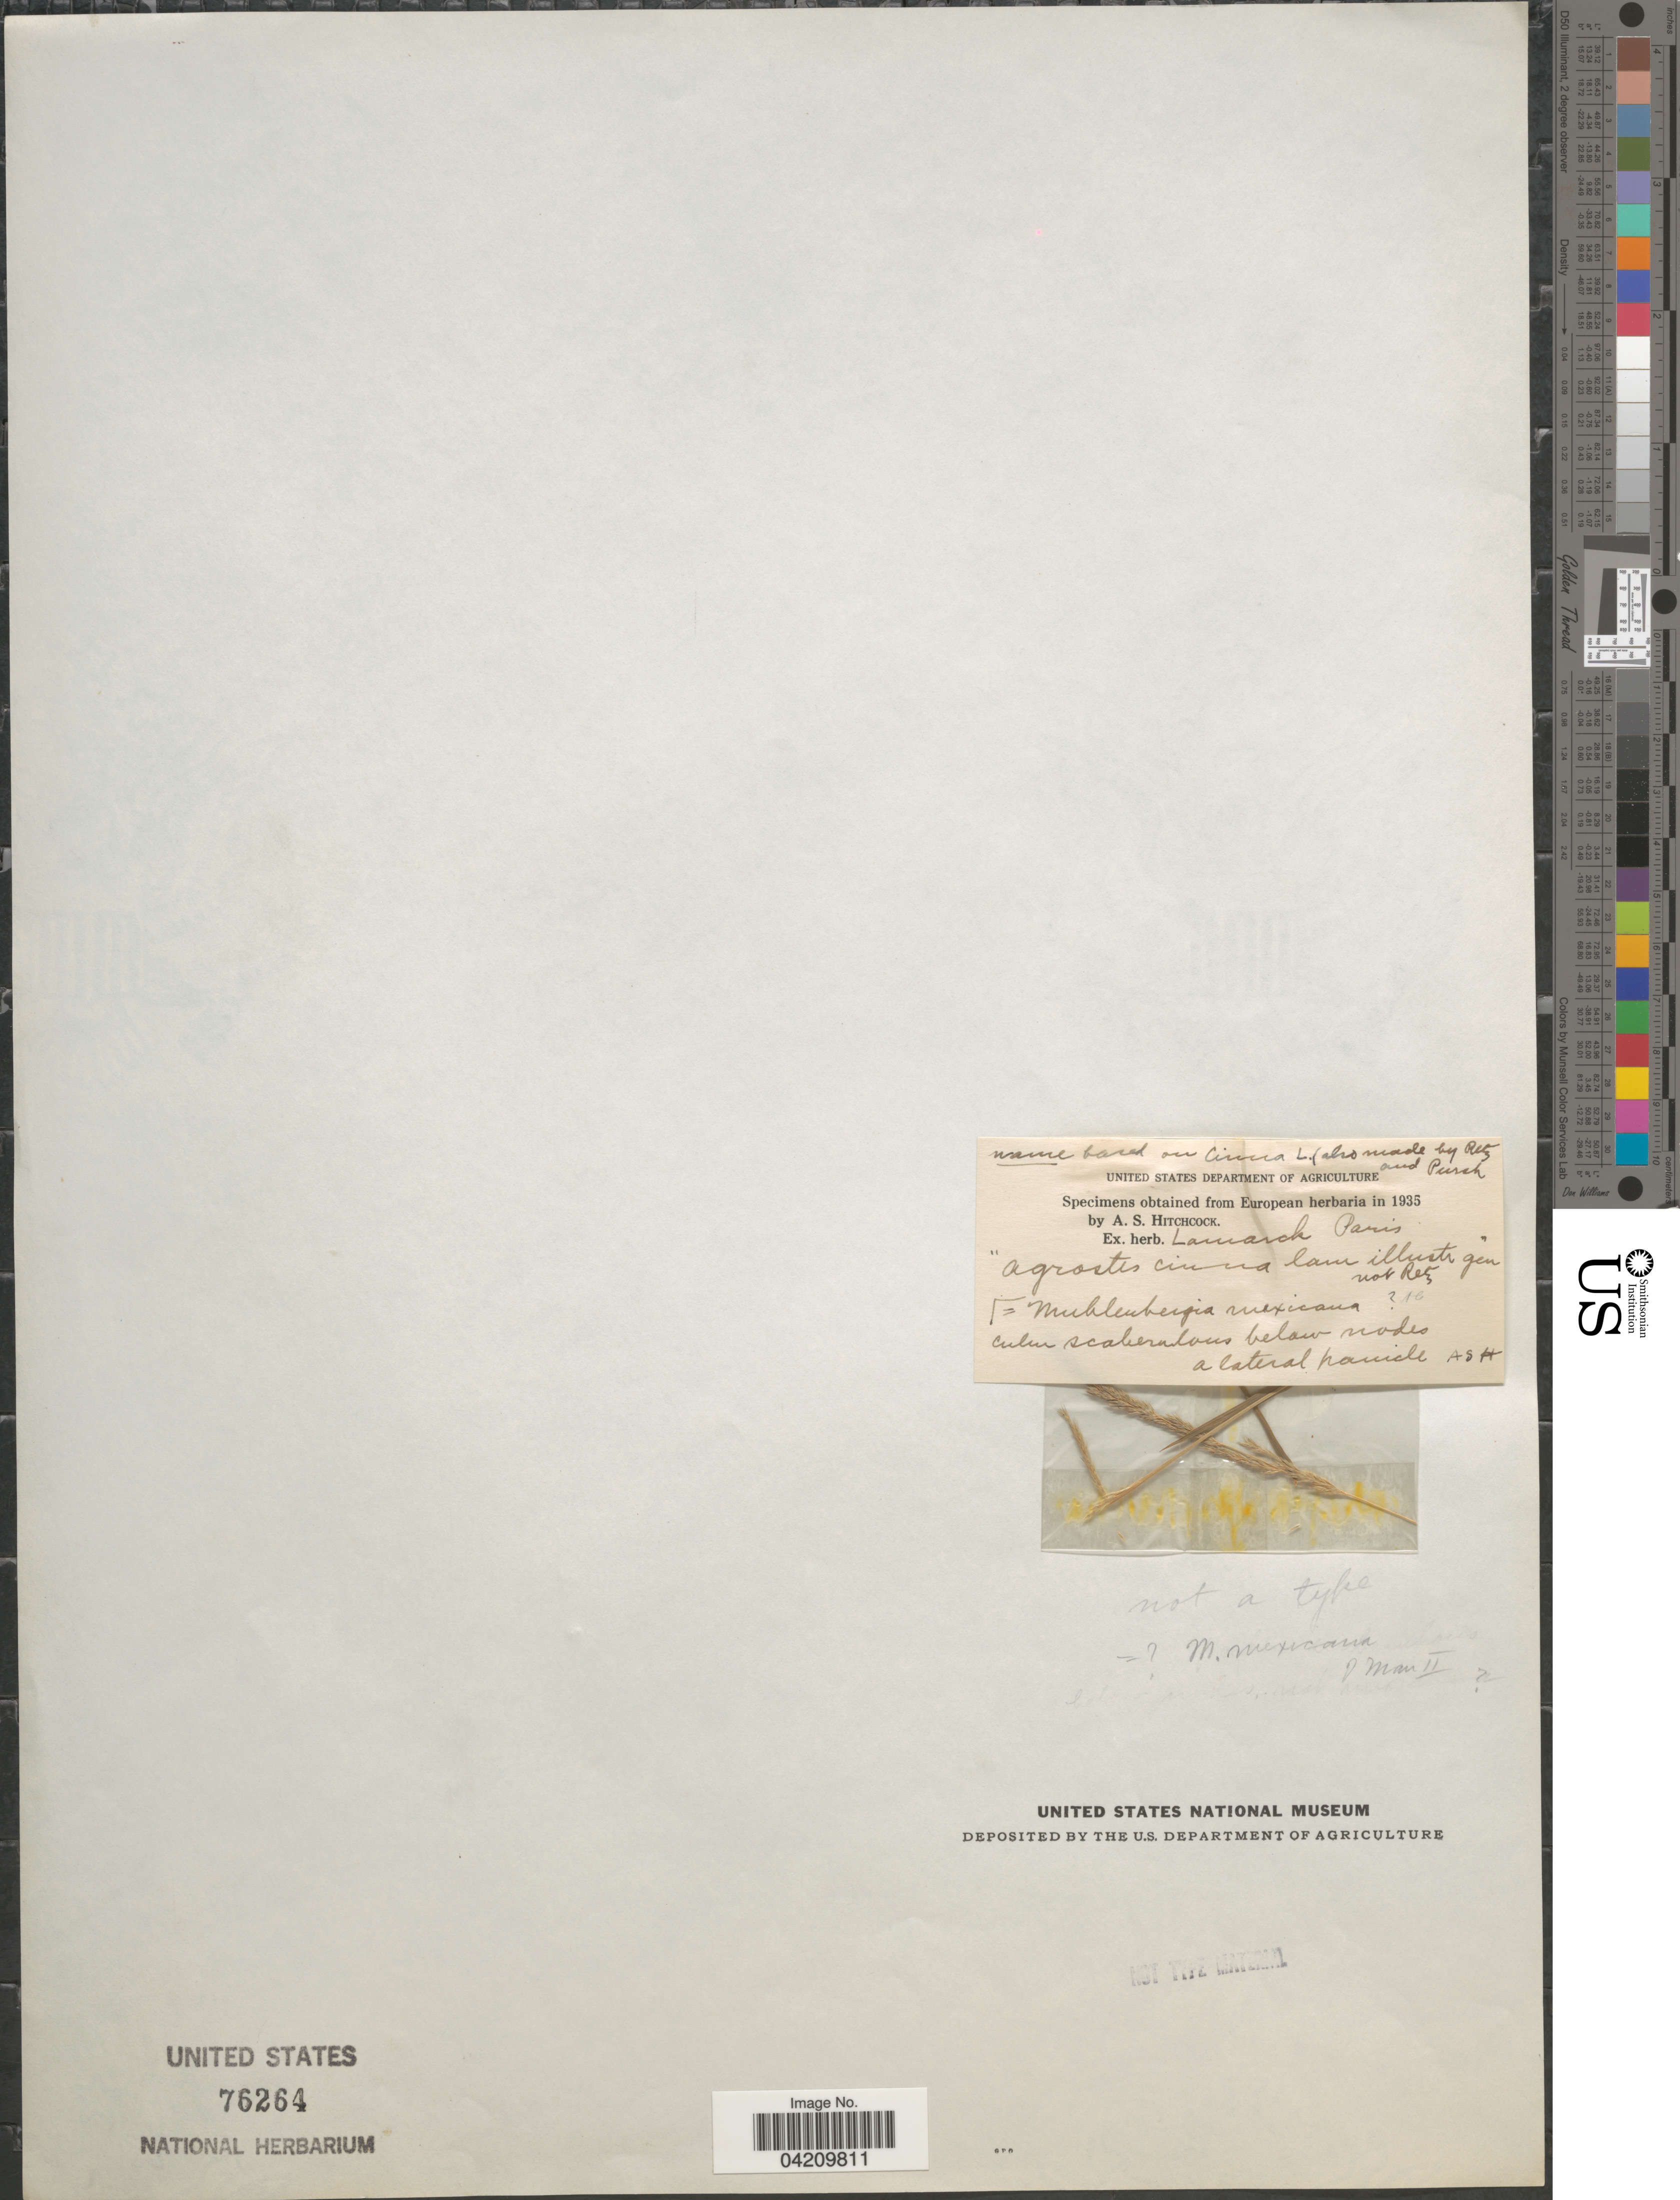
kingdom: Plantae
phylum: Tracheophyta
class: Liliopsida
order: Poales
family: Poaceae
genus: Muhlenbergia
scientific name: Muhlenbergia mexicana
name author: (L.) Trin.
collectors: ex herb. Lamarck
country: United States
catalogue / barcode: US 76264